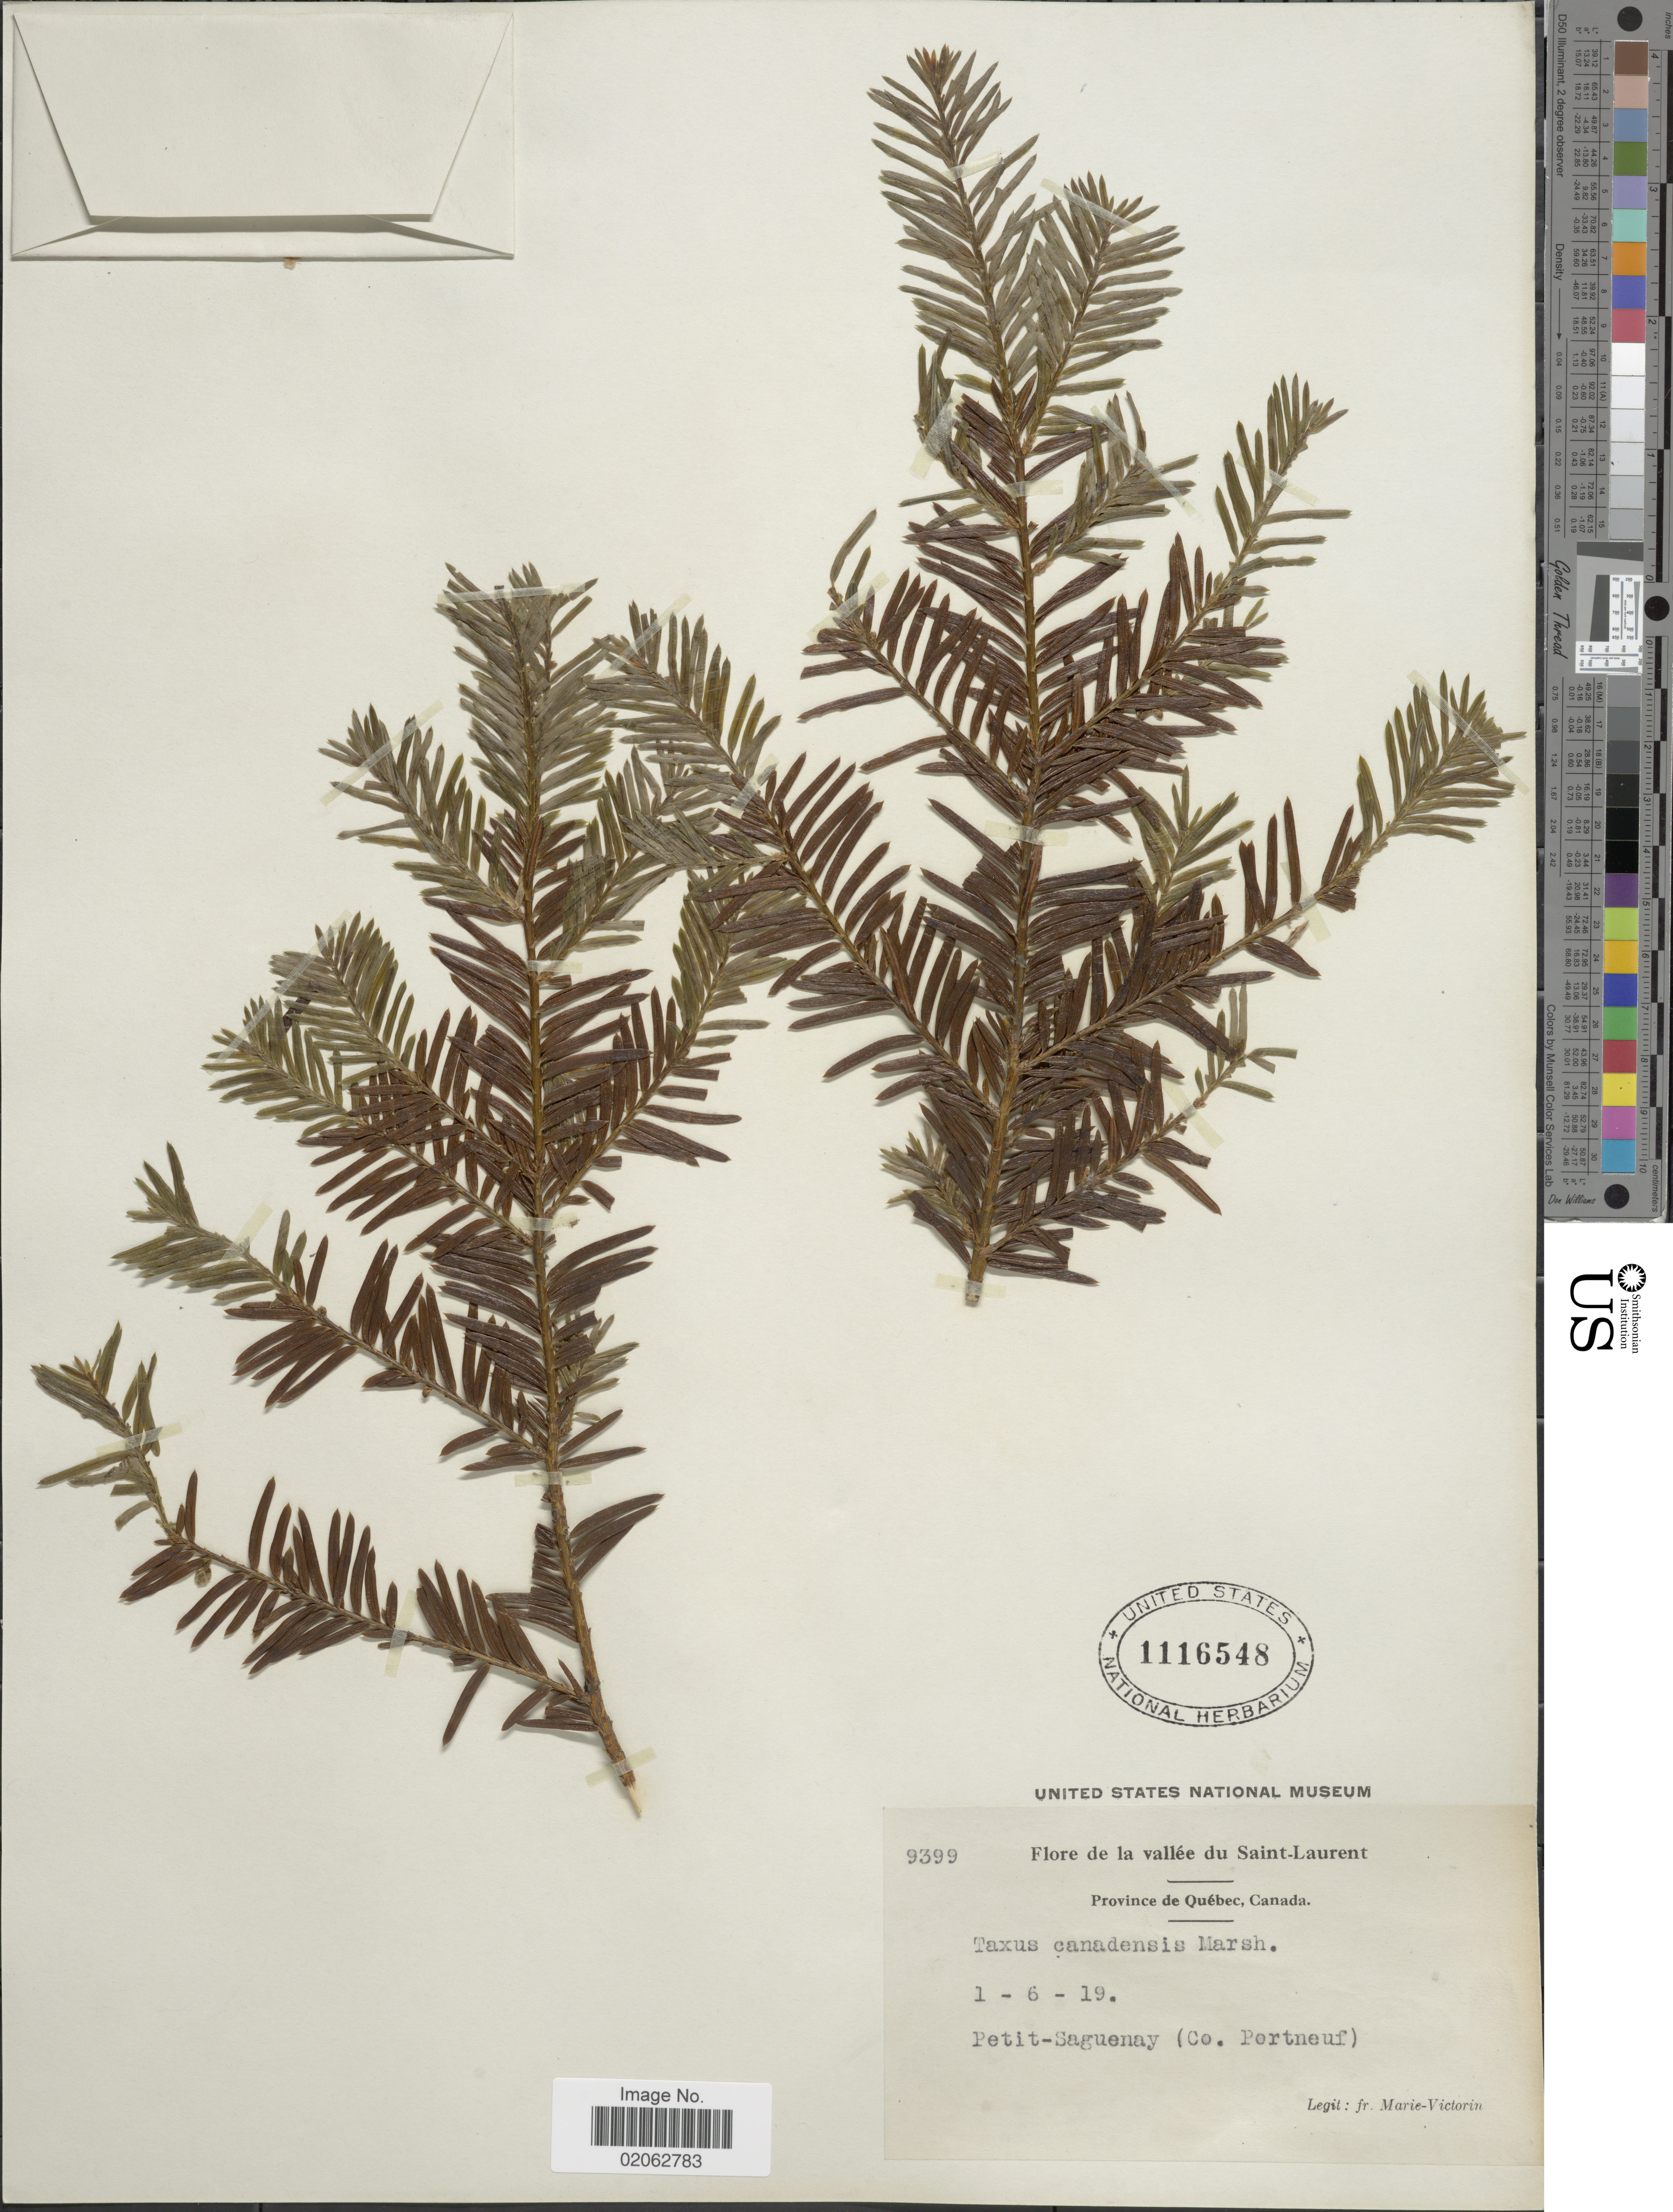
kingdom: Plantae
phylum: Tracheophyta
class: Pinopsida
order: Pinales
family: Taxaceae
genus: Taxus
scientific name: Taxus canadensis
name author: Marshall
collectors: Fr. Marie-Victorin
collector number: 9399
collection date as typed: Transcribed d/m/y: 1/6/19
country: Canada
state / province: Quebec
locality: Province de Quebec, Canada, De la vallee du Saint-Laurent, Petit-Saguenay (Co. Portneuf)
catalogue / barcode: US 1116548